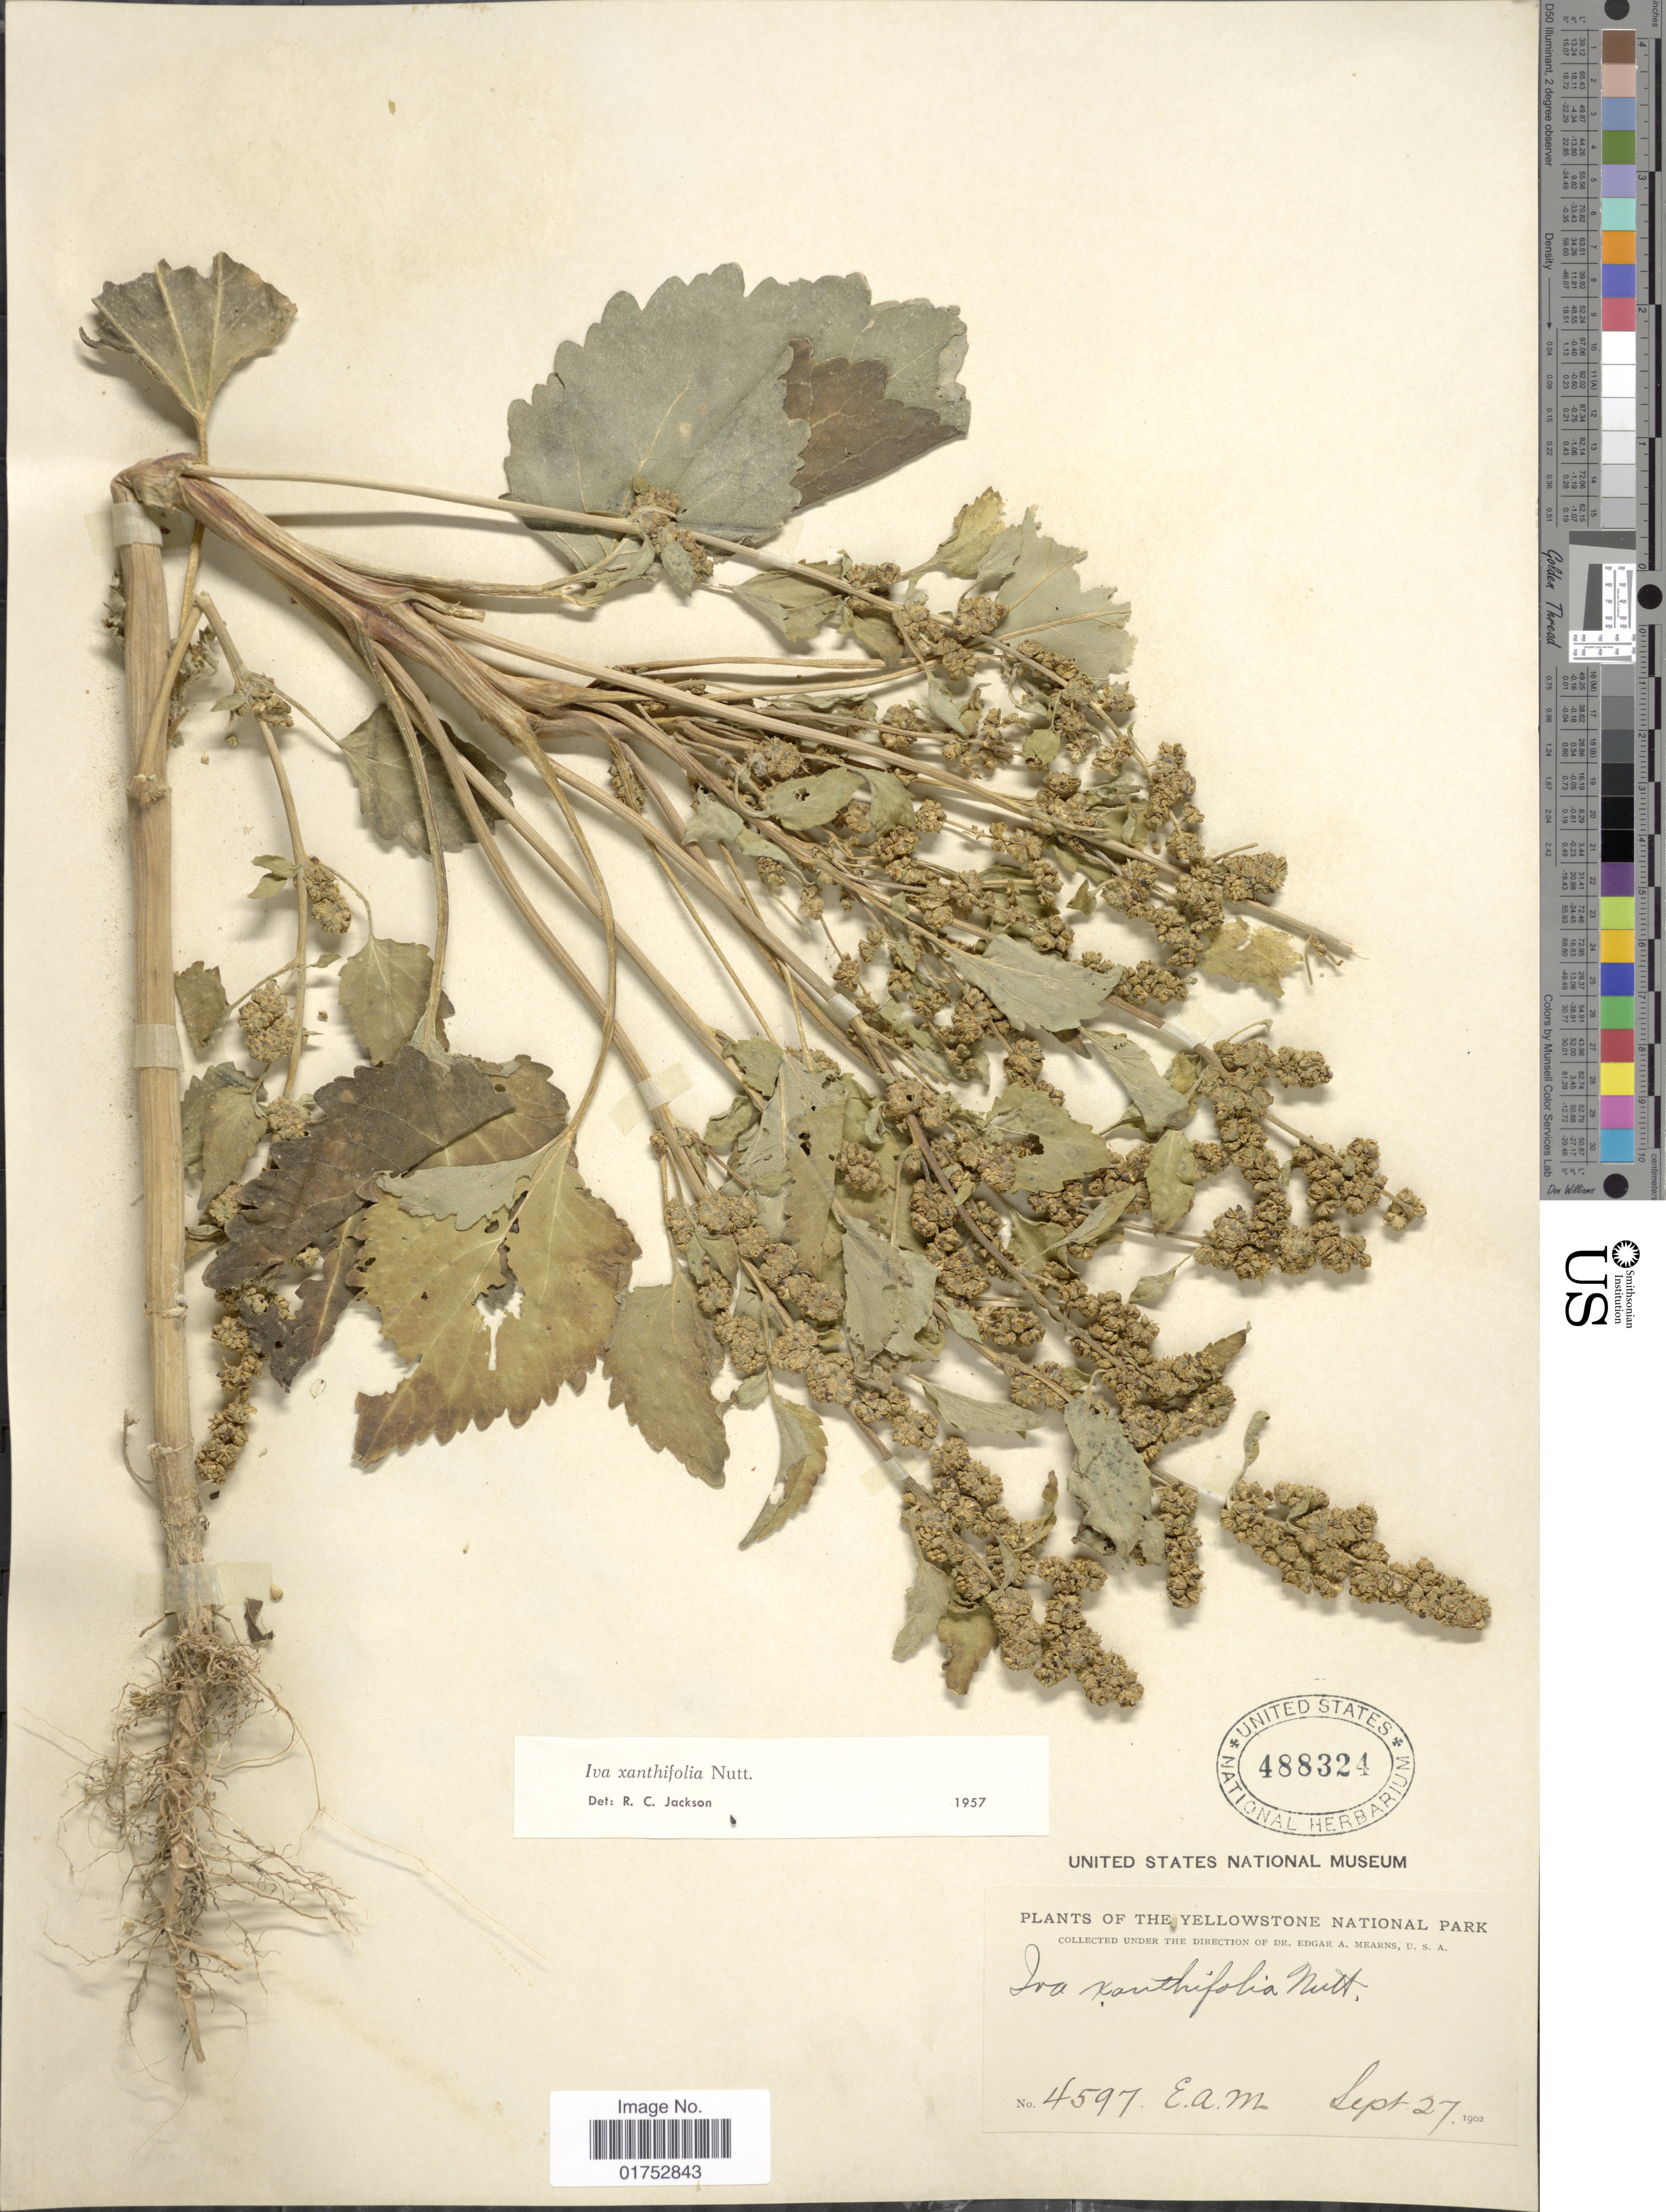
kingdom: Plantae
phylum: Tracheophyta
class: Magnoliopsida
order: Asterales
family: Asteraceae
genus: Iva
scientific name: Iva xanthifolia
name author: Nutt.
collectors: E. A. Mearns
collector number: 4597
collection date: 1902-09-27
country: United States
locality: Yellowstone National Park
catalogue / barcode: US 488324